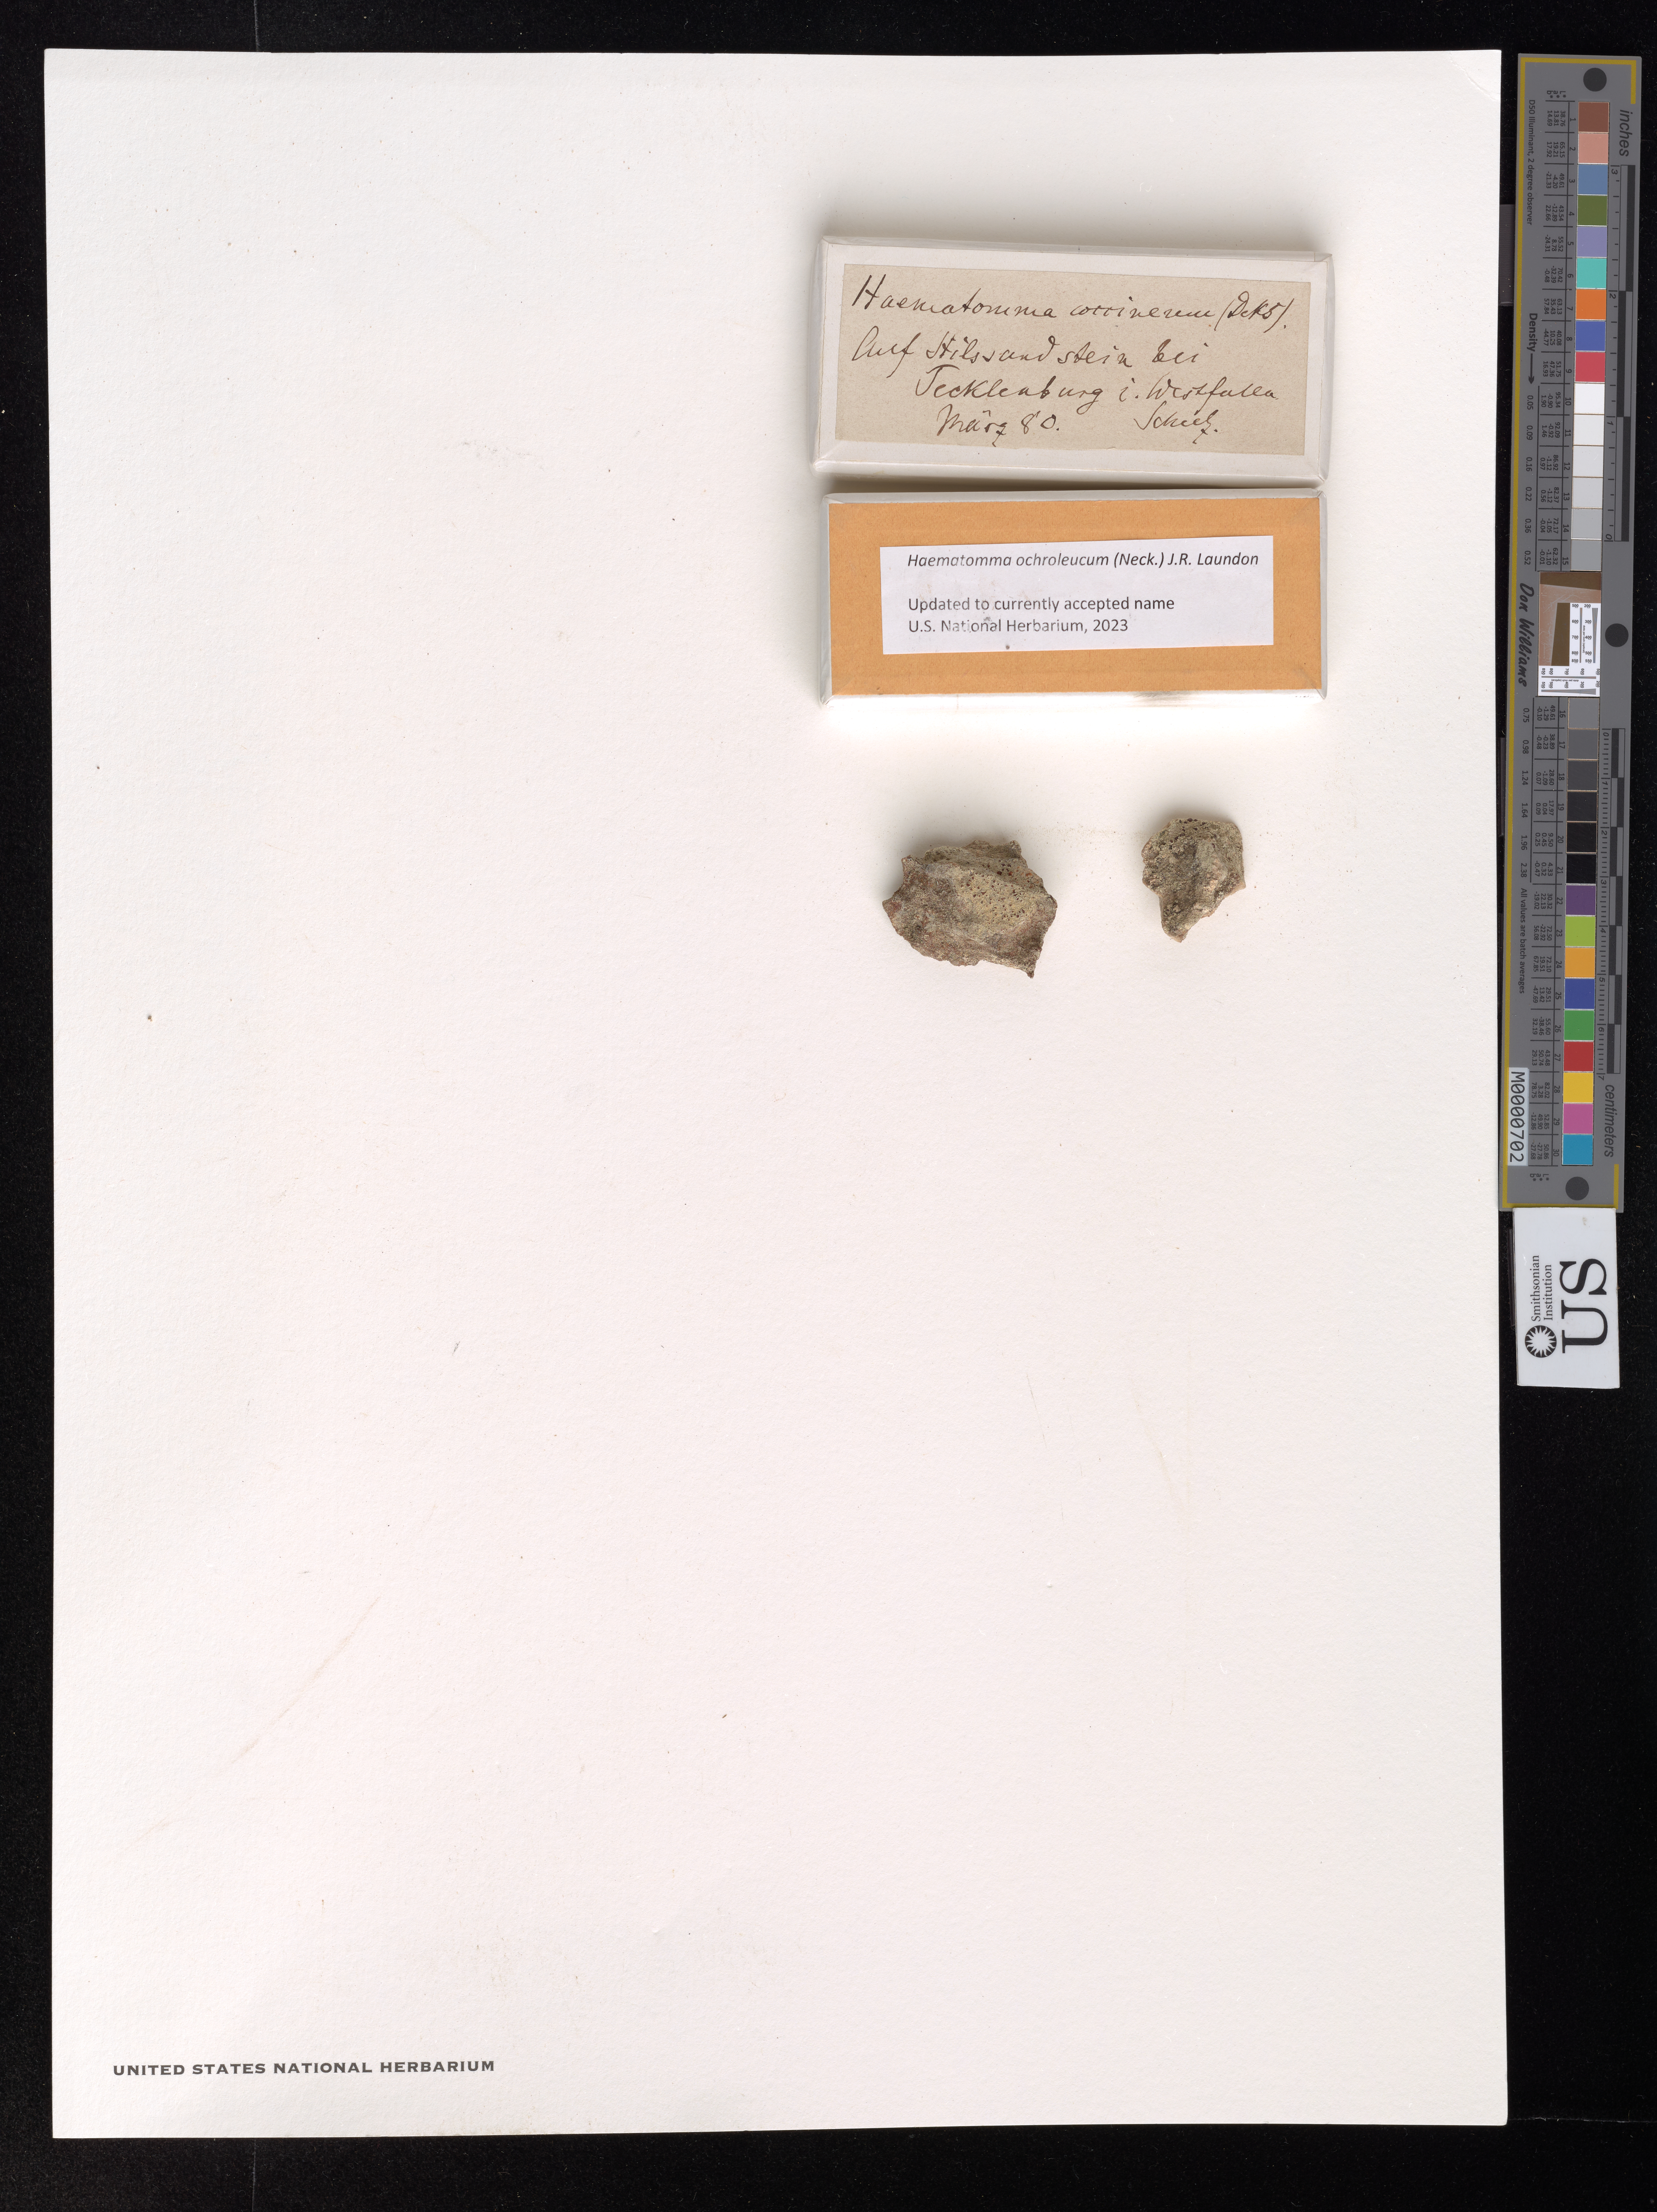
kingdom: Fungi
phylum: Ascomycota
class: Lecanoromycetes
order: Lecanorales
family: Haematommataceae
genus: Haematomma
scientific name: Haematomma ochroleucum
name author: (Neck.) J.R. Laundon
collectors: A. Schulz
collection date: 1880 or 1880-03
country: Germany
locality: Mecklenburg (?)